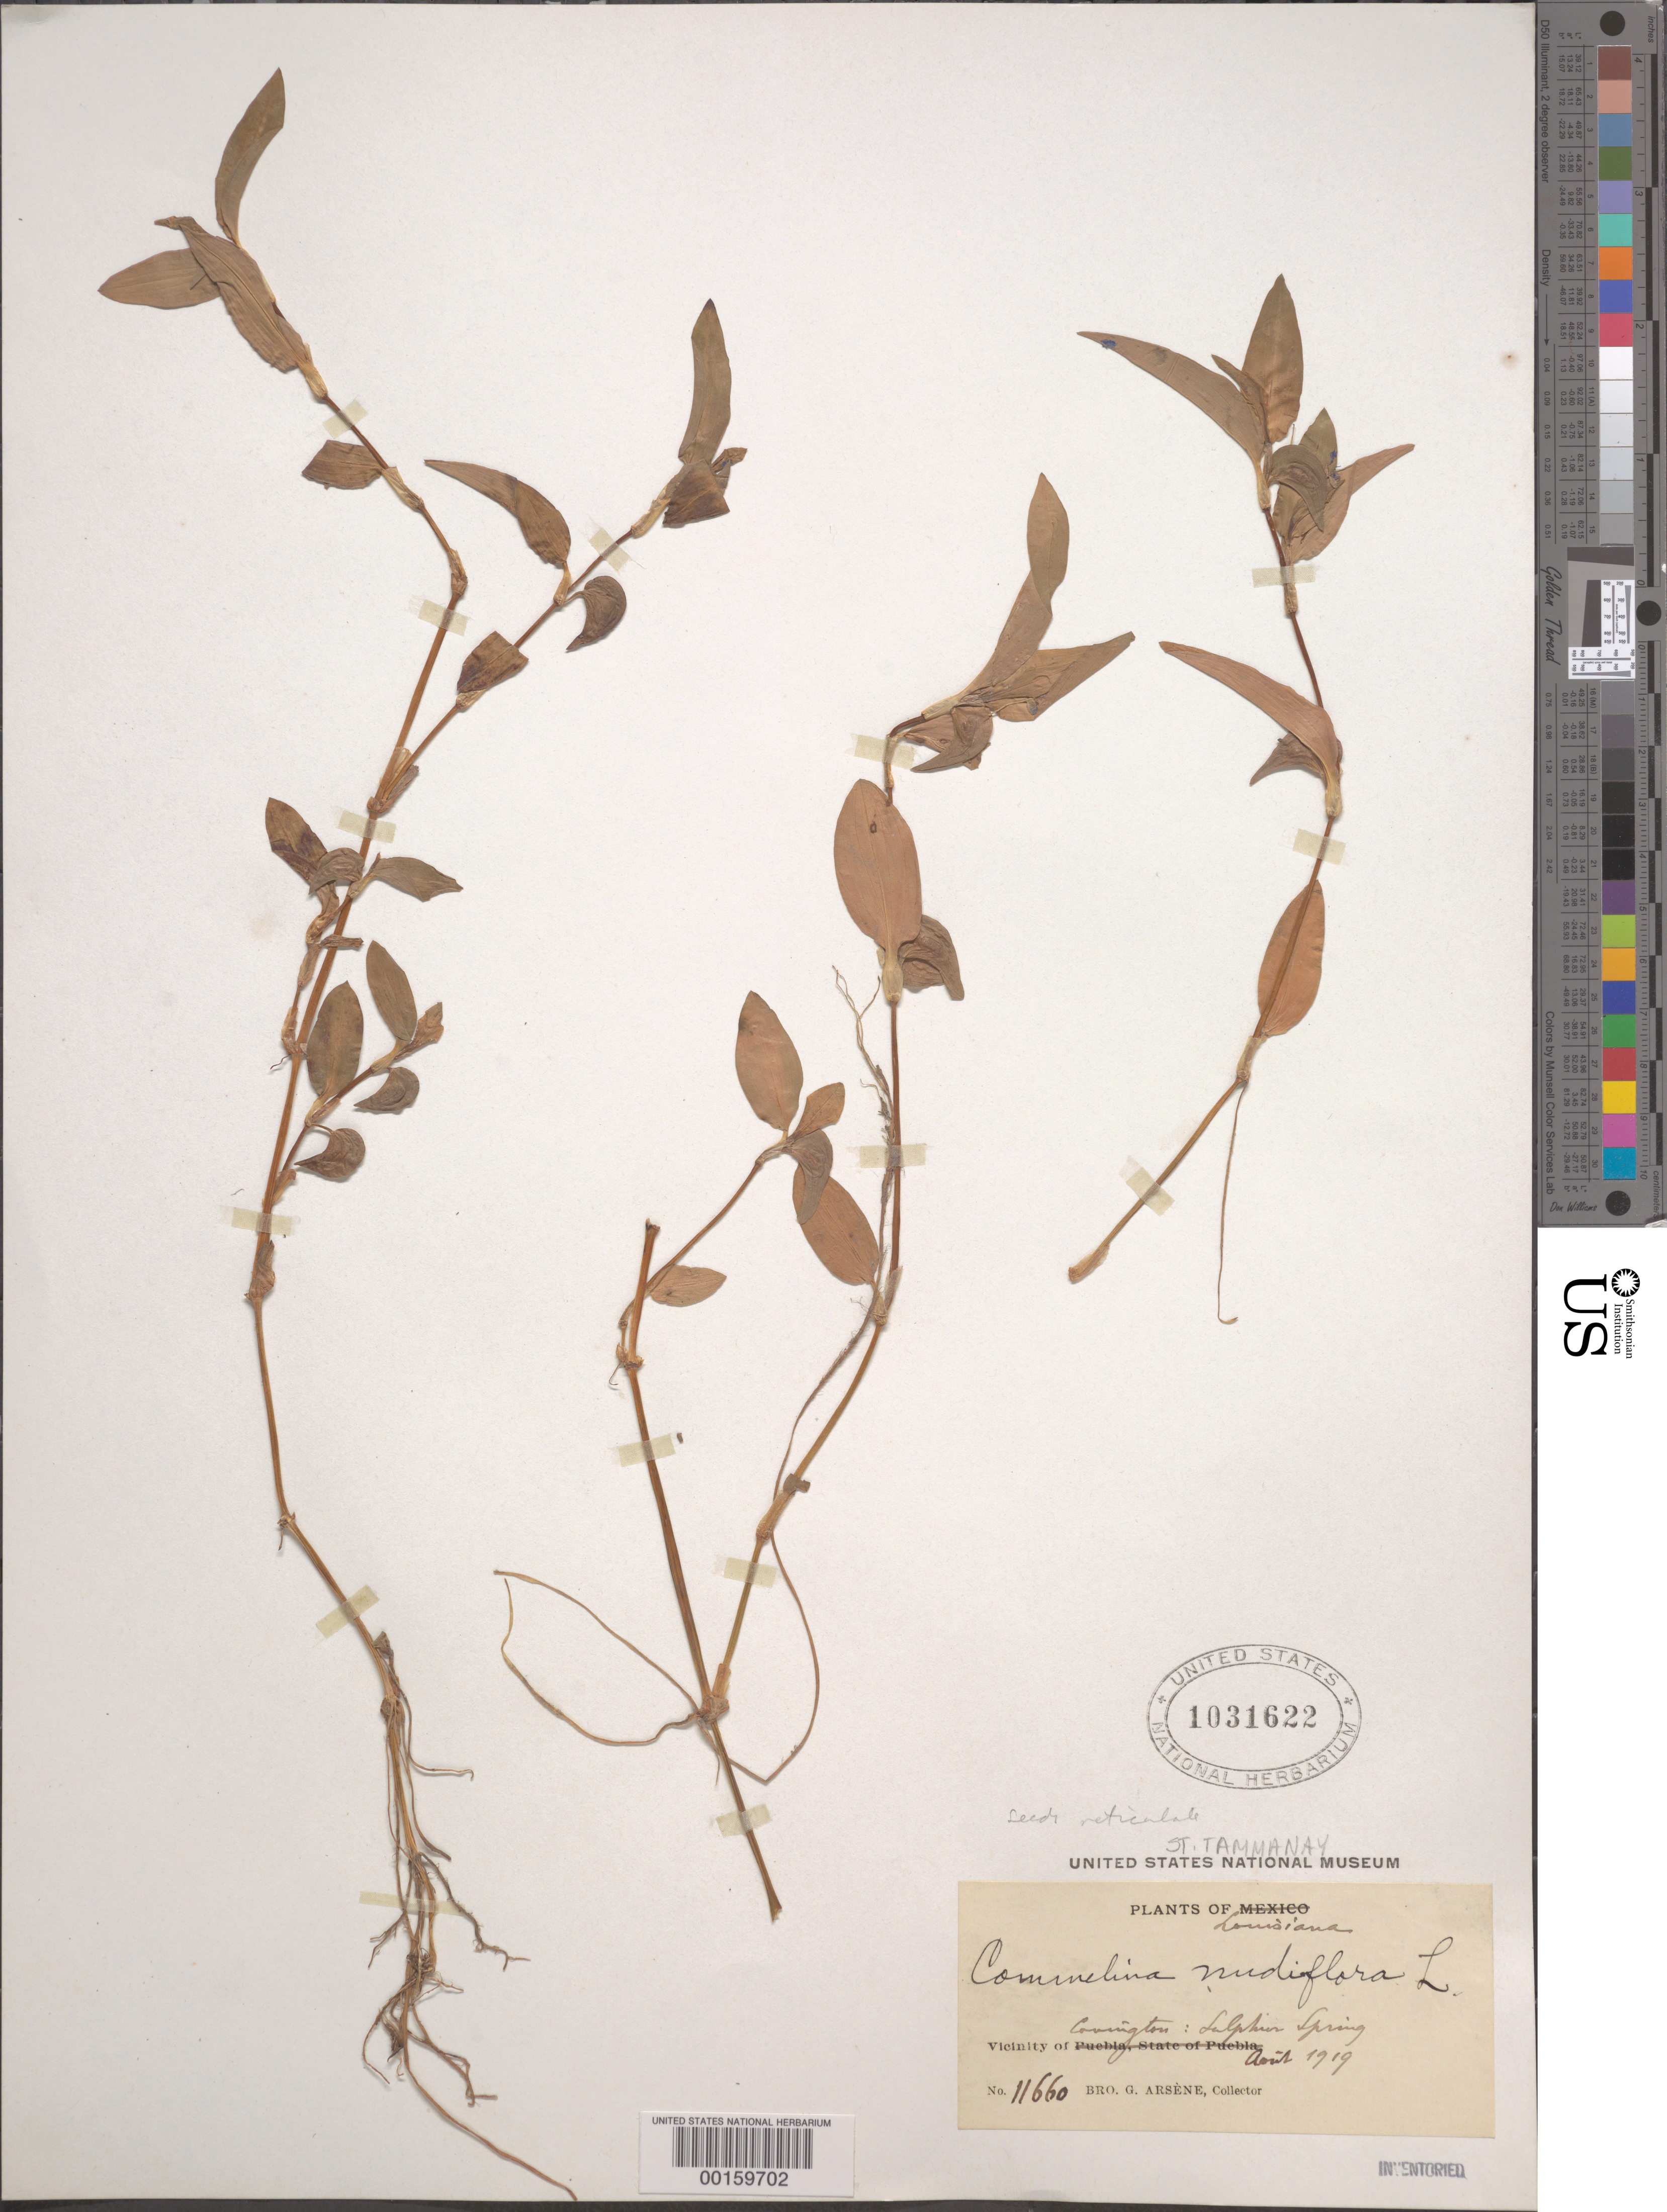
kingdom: Plantae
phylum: Tracheophyta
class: Liliopsida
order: Commelinales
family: Commelinaceae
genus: Commelina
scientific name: Commelina diffusa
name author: Burm. f.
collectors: Bro. G. Arsène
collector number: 11660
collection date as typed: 1919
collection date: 1919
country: United States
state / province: Louisiana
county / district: Saint Tammany Parish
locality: Covington, sulphur spring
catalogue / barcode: US 1031622